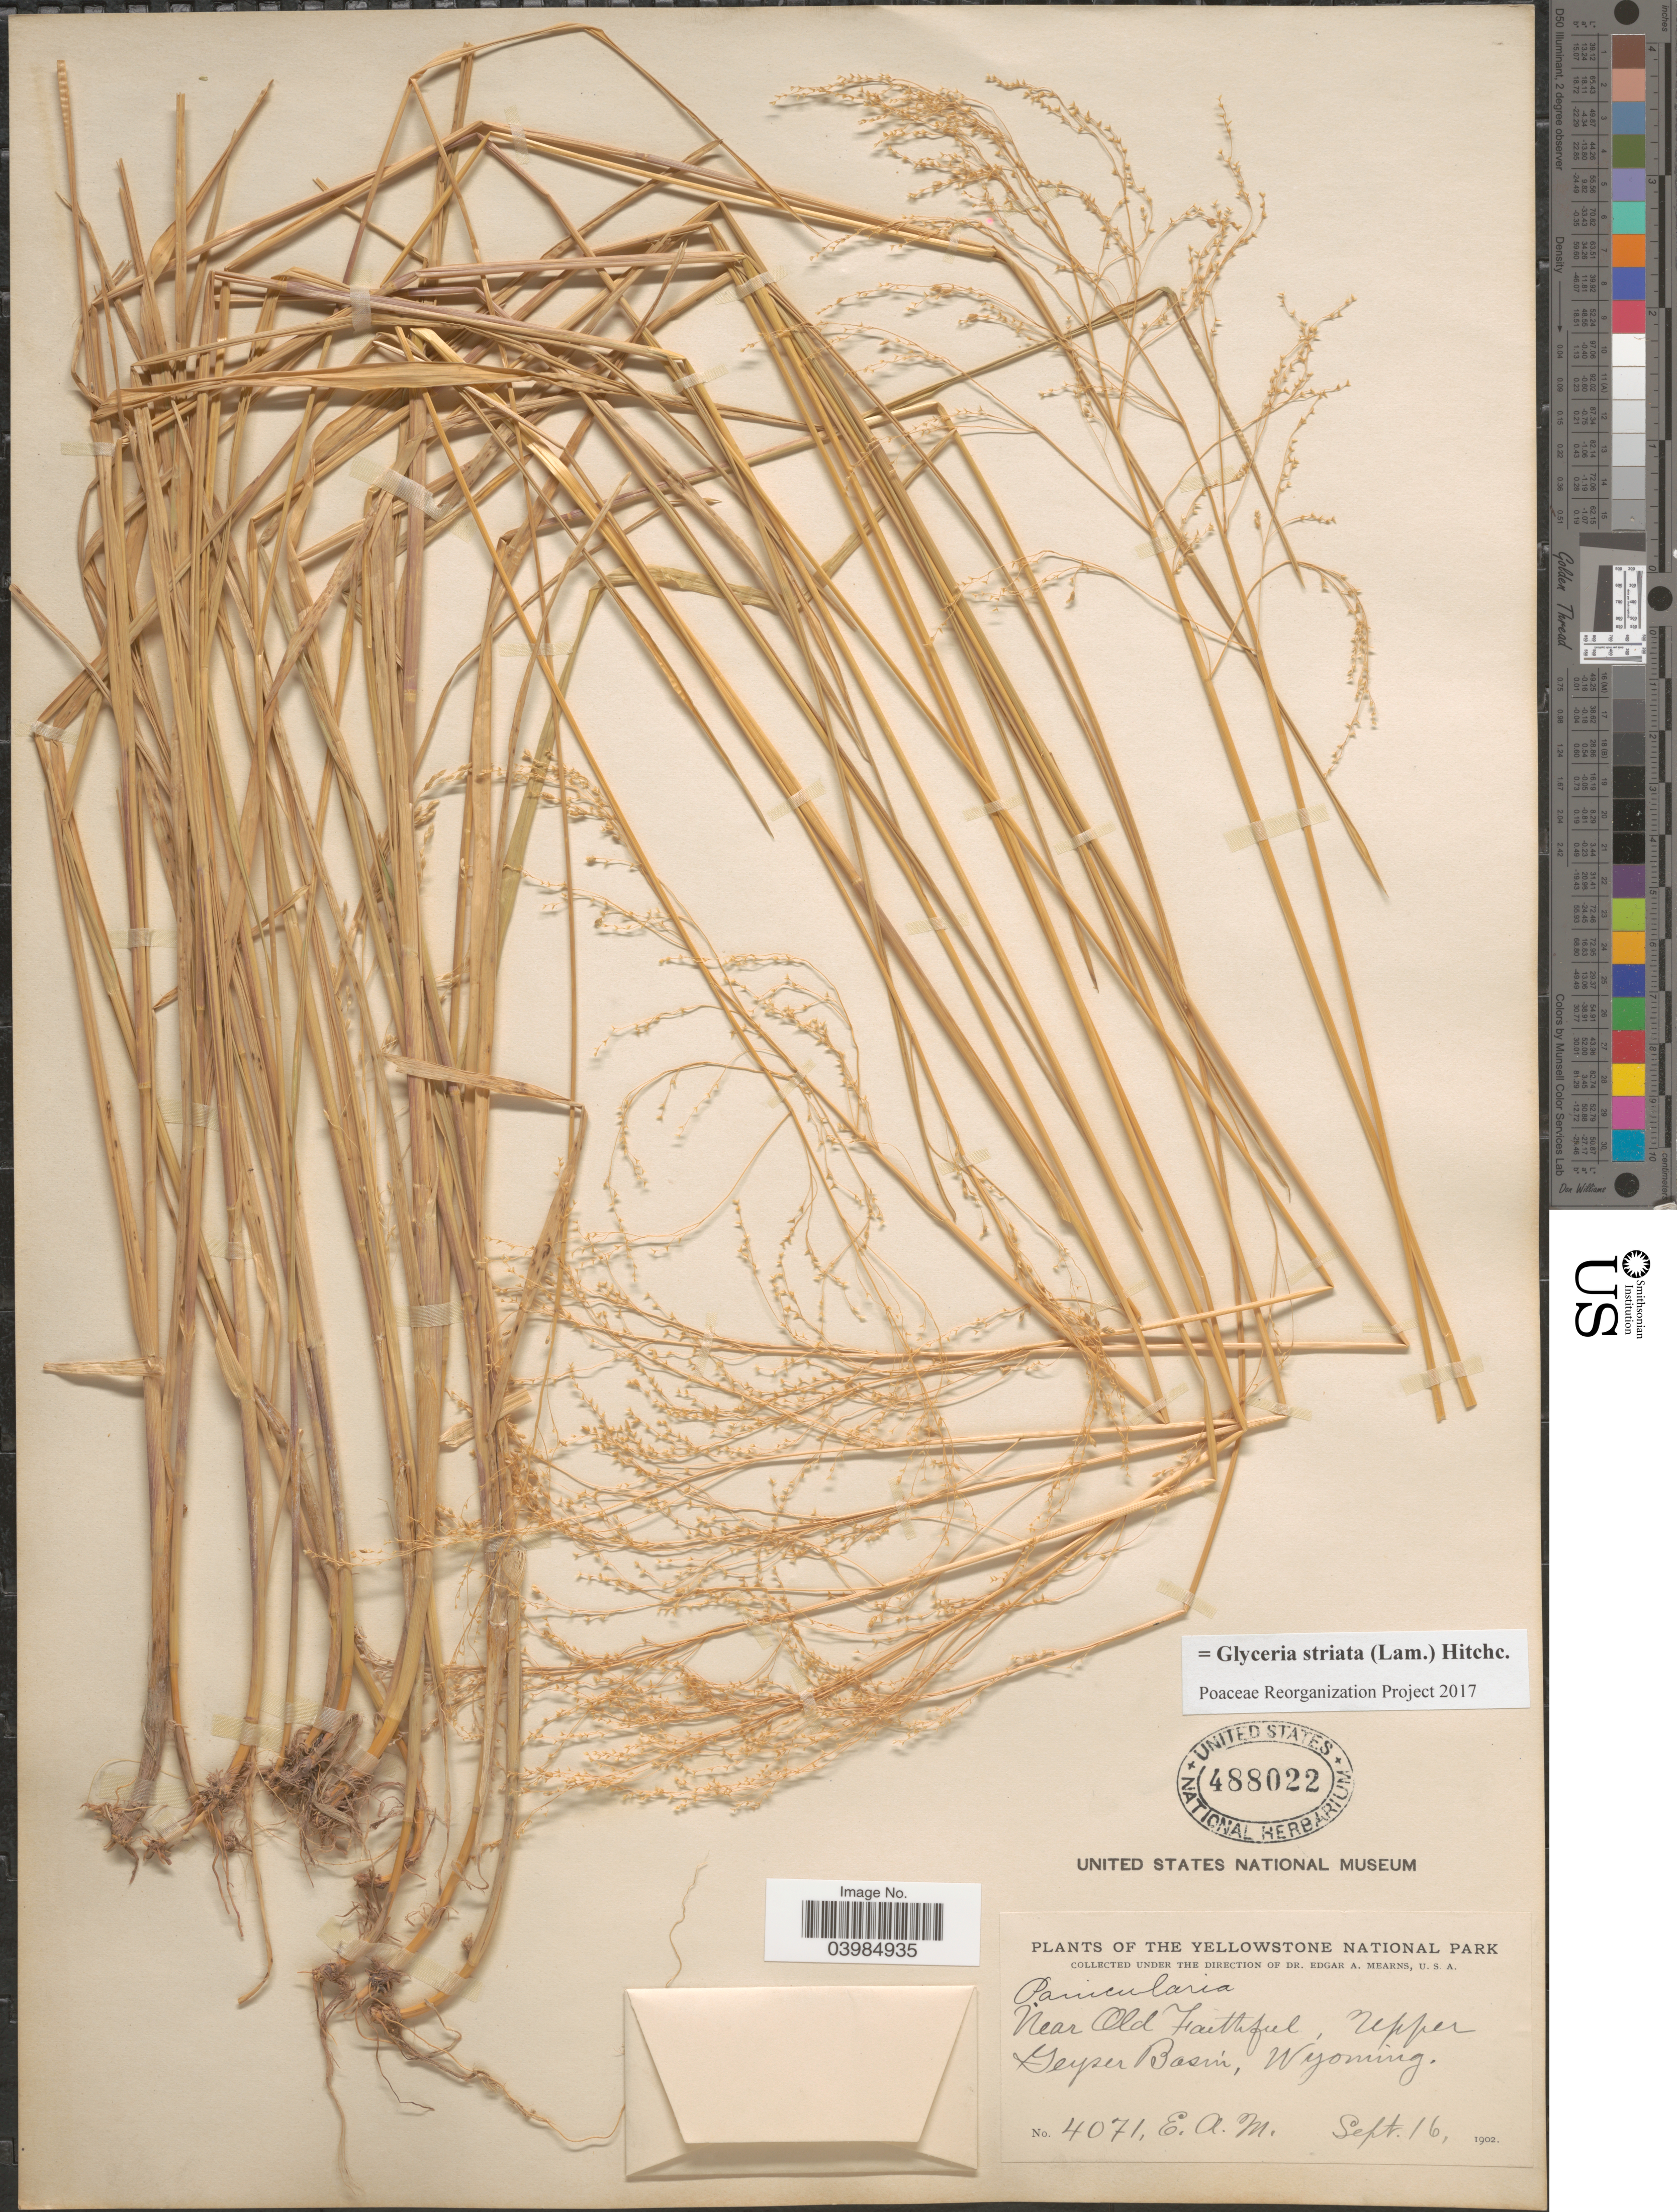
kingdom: Plantae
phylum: Tracheophyta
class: Liliopsida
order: Poales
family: Poaceae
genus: Glyceria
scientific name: Glyceria striata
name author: (Lam.) Hitchc.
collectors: E. A. Mearns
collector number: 4071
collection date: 1902-09-16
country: United States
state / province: Wyoming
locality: The Yellowstone National Park. Near Old Faithful, Upper Geyser Basin.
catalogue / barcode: US 488022